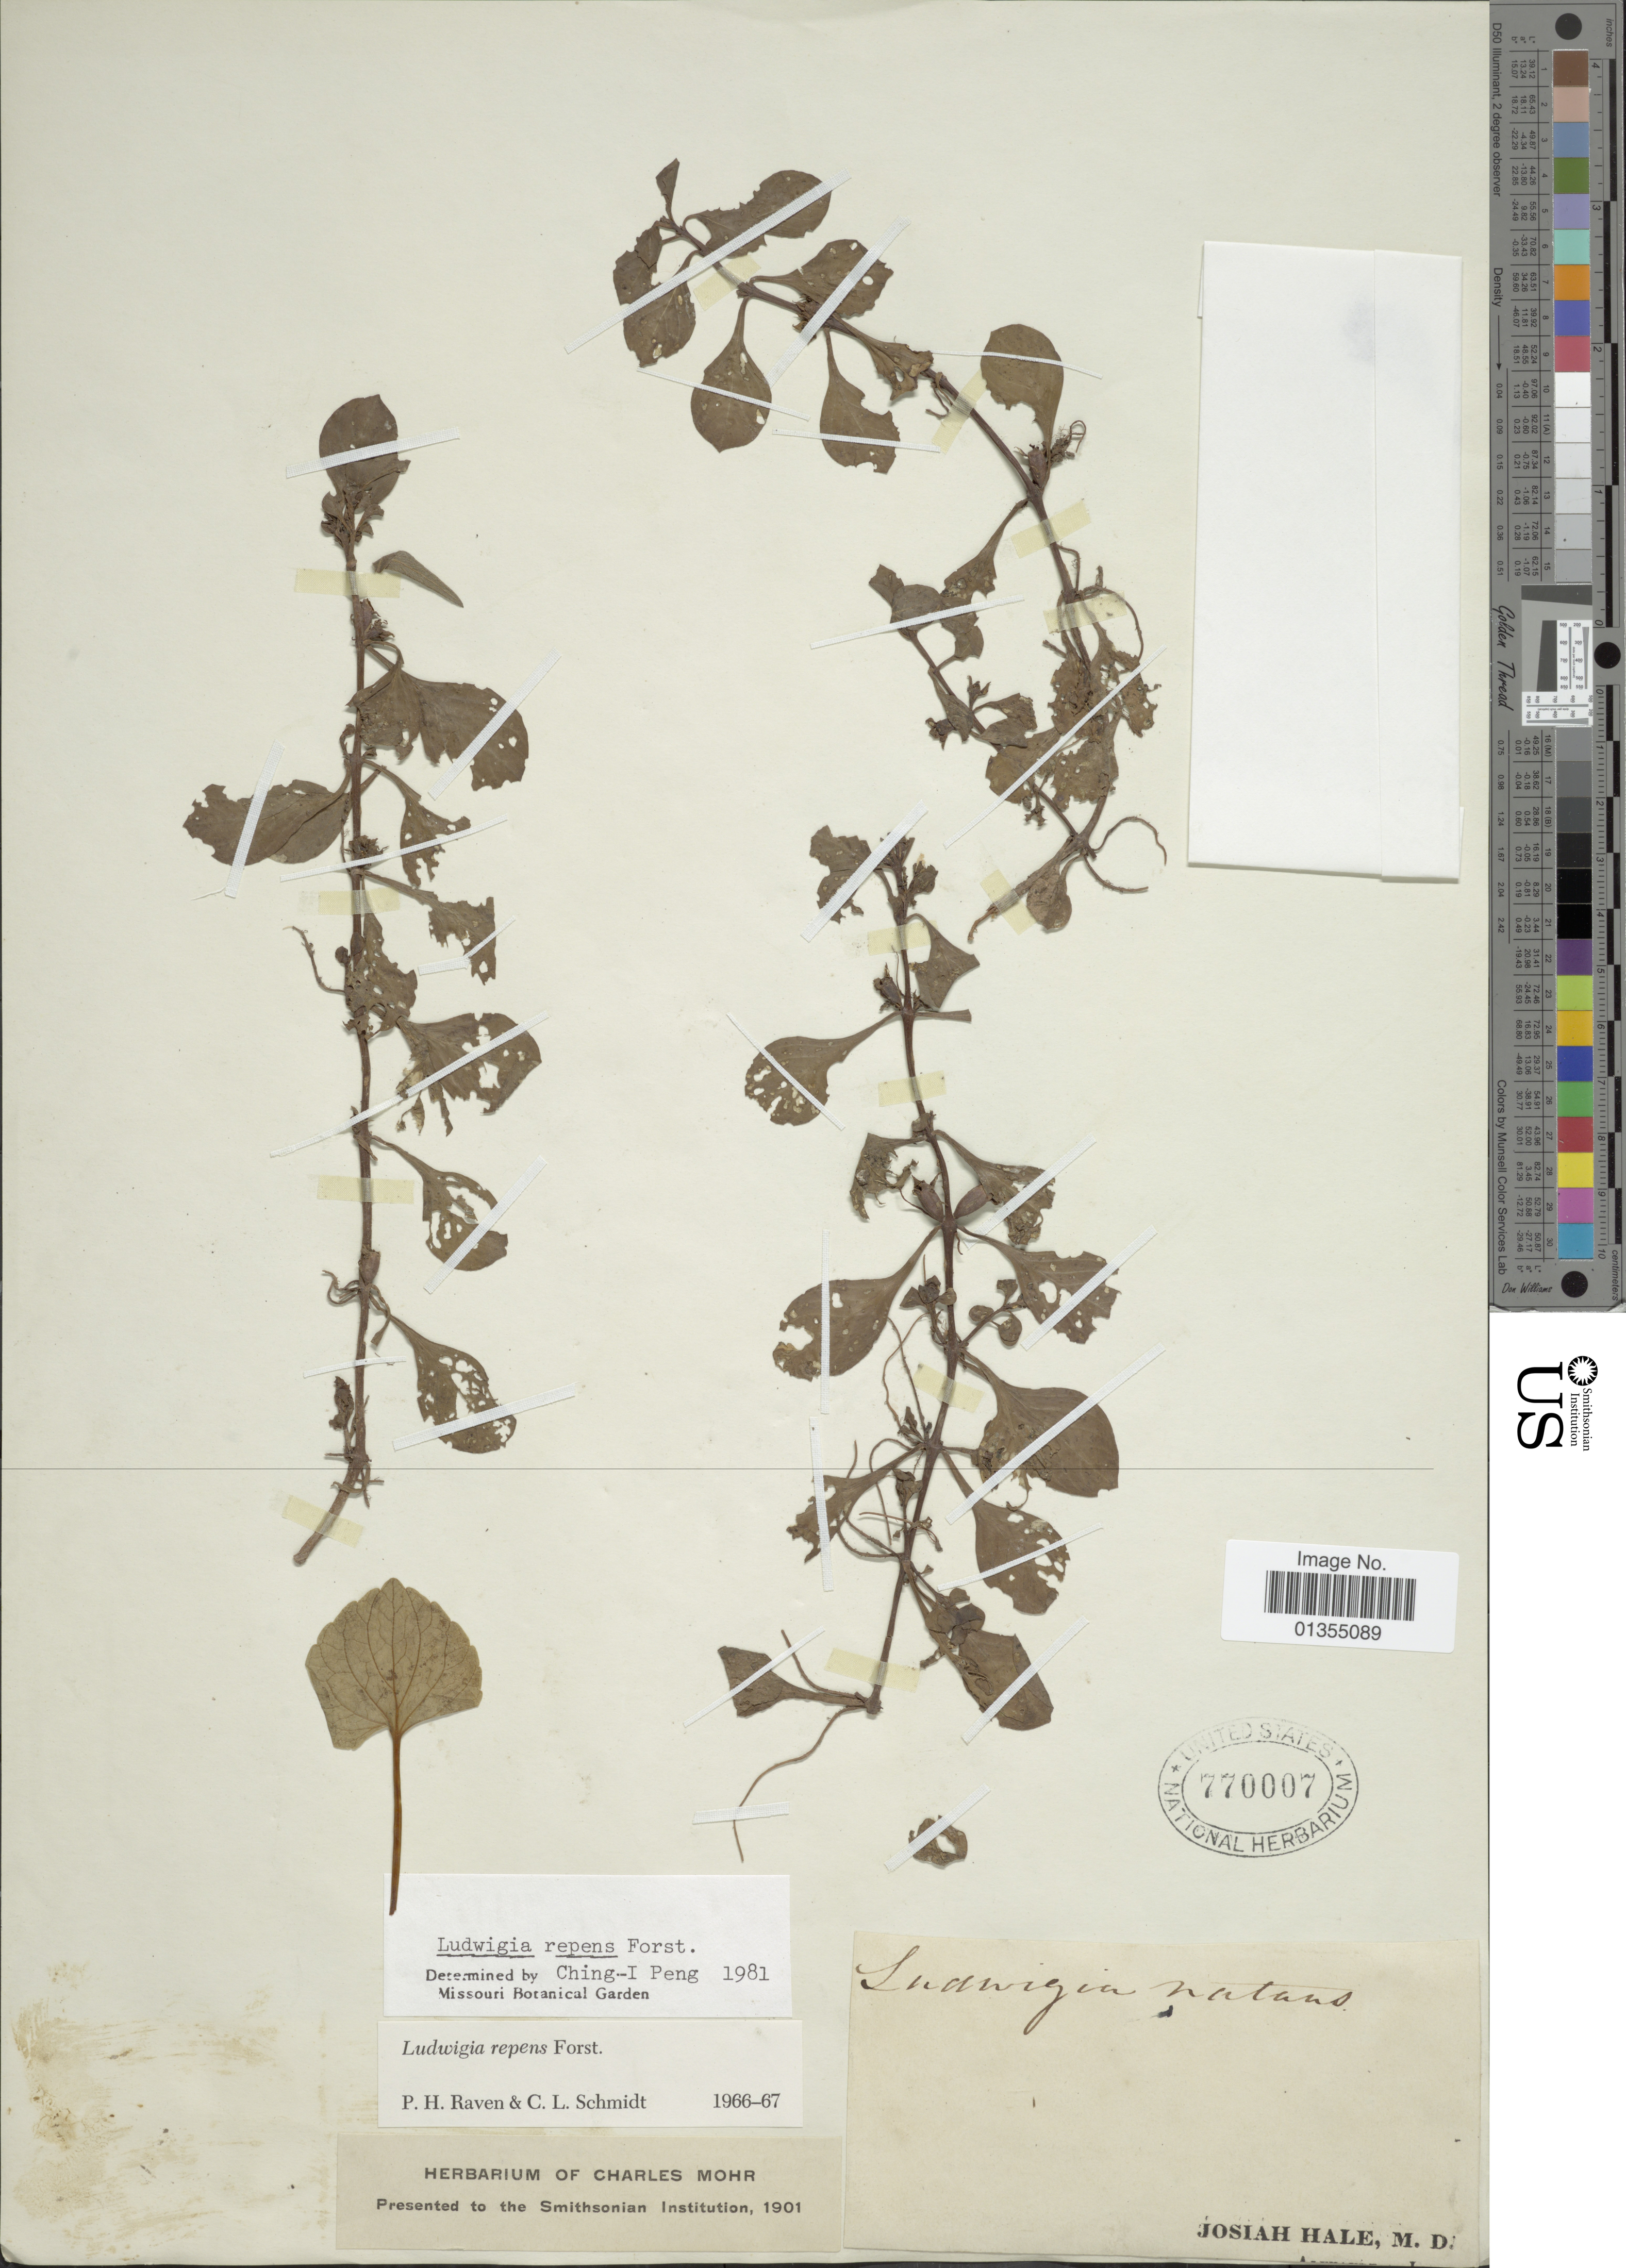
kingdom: Plantae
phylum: Tracheophyta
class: Magnoliopsida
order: Myrtales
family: Onagraceae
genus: Ludwigia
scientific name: Ludwigia repens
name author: J.R. Forst.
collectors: J. Hale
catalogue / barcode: US 770007